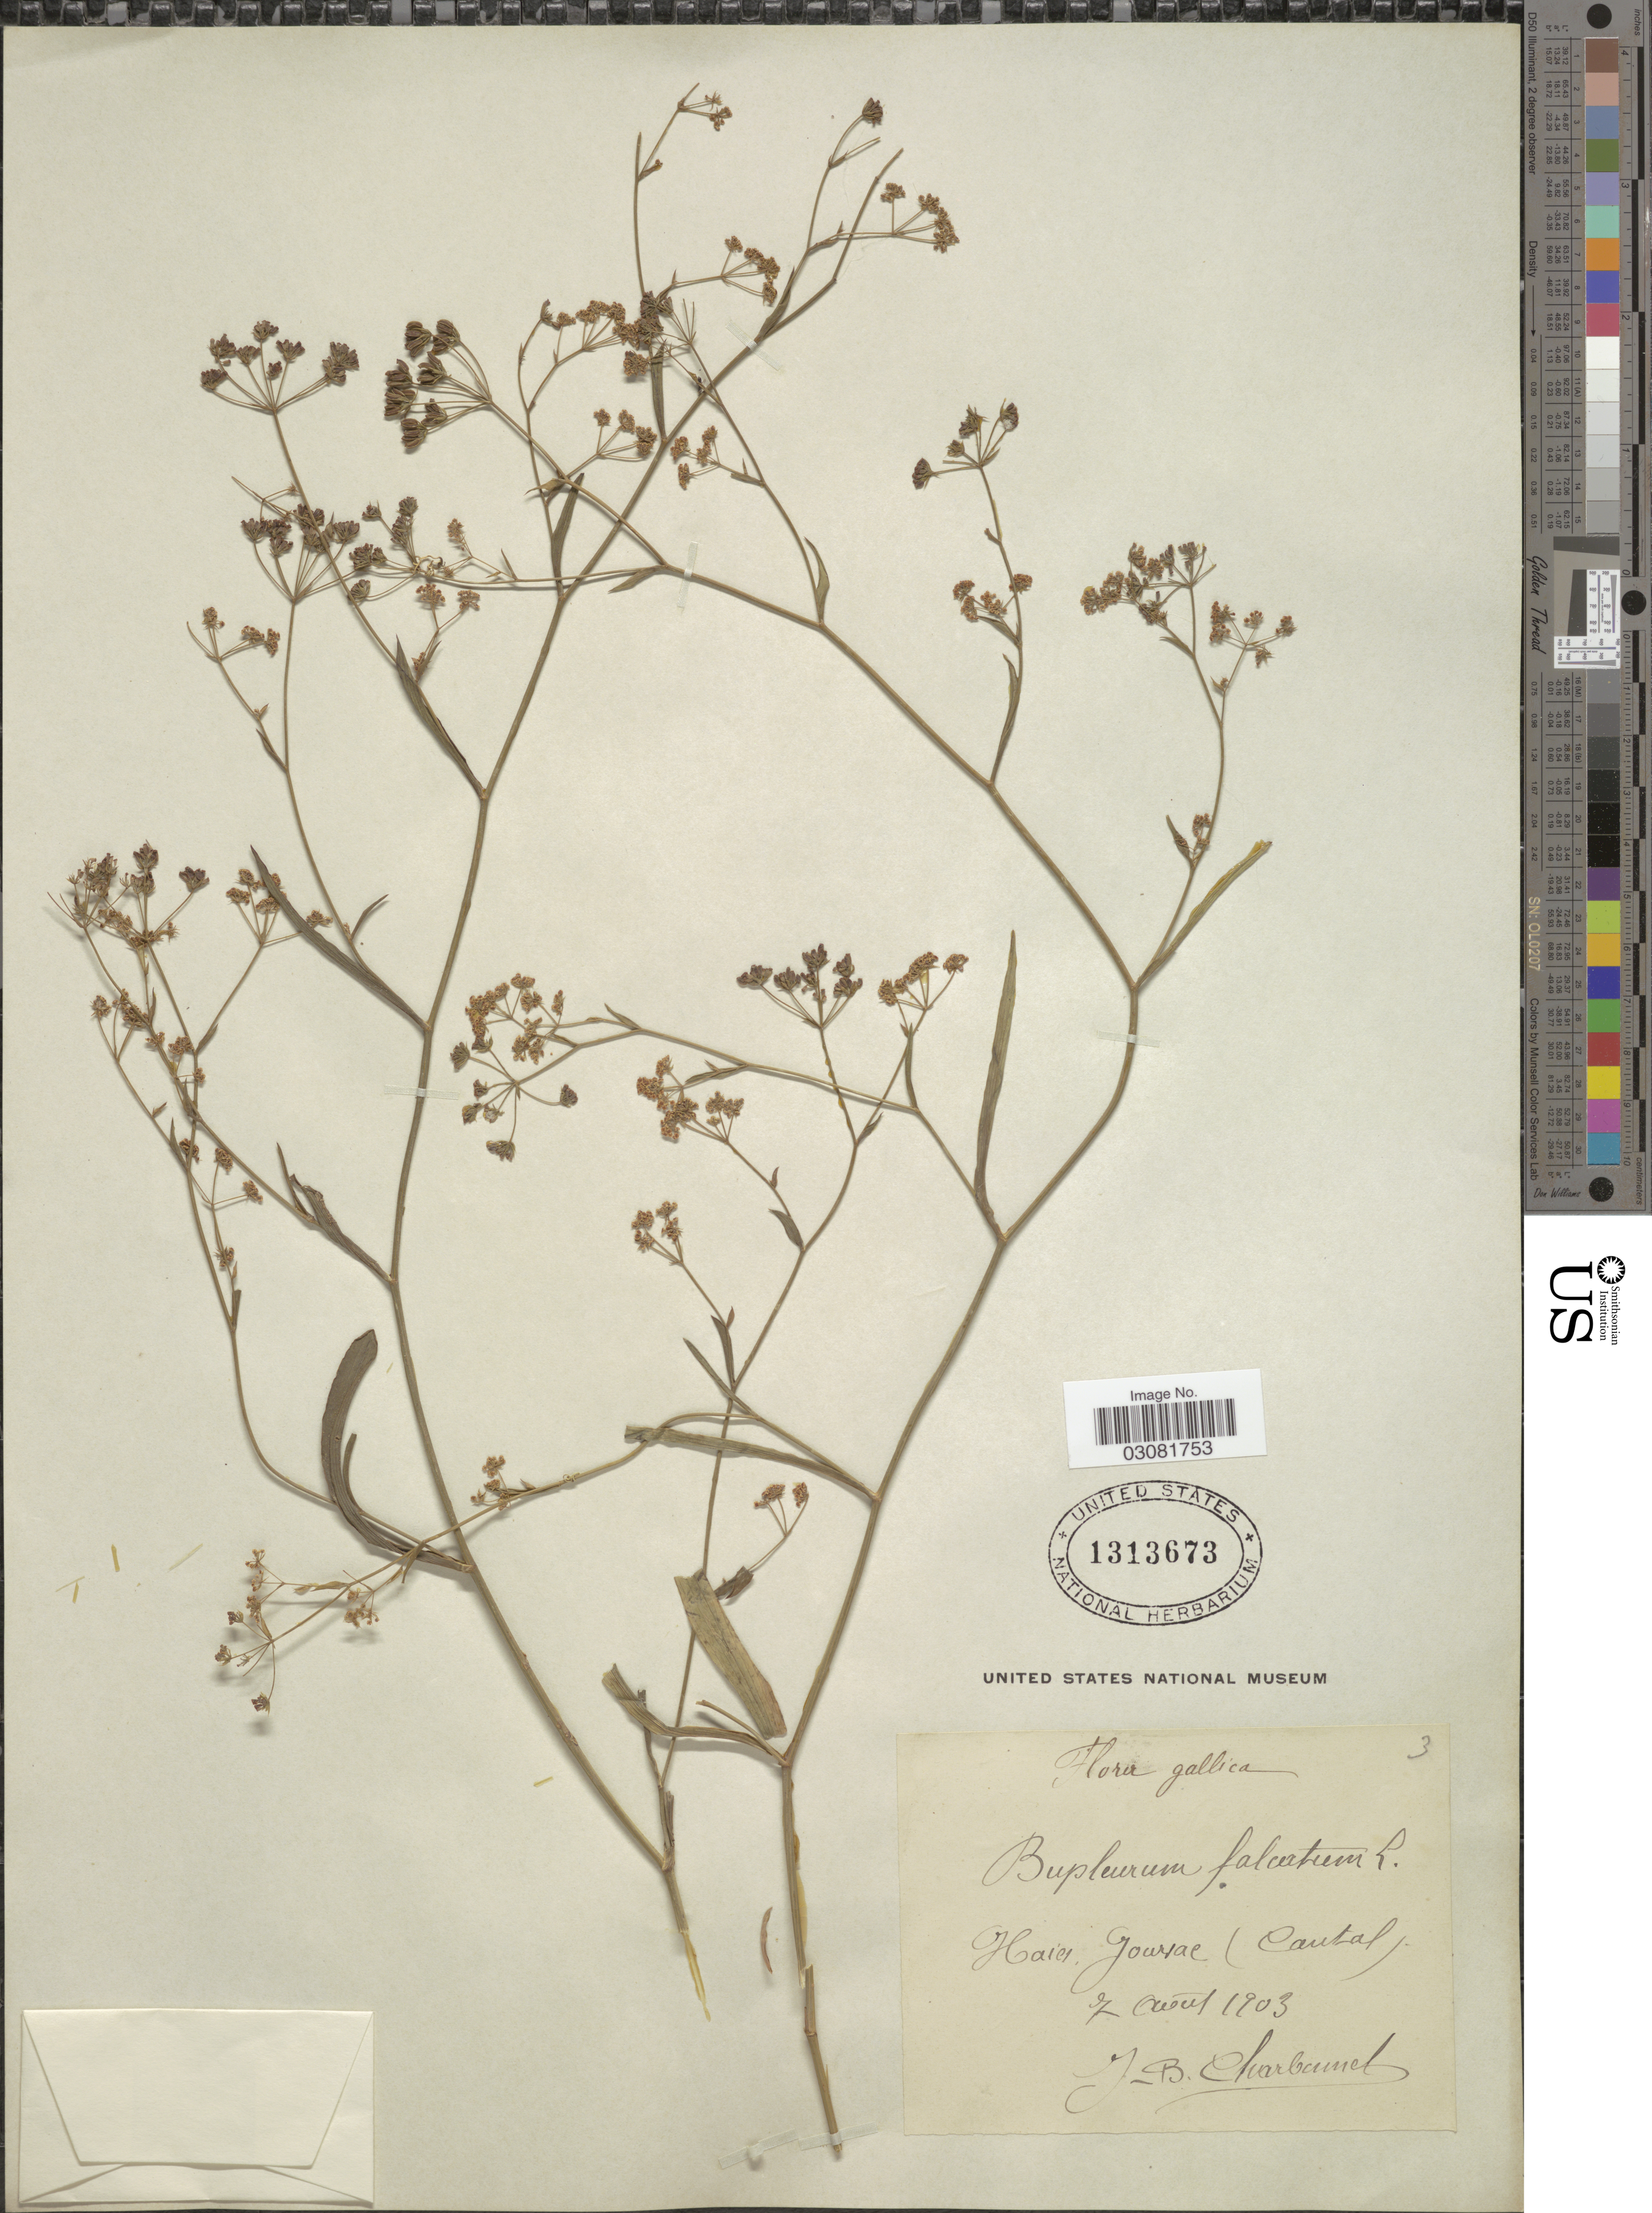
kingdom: Plantae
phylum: Tracheophyta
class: Magnoliopsida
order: Apiales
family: Apiaceae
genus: Bupleurum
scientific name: Bupleurum falcatum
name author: L.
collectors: J. Charbamel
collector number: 3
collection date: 1903-08-07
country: France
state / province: Auvergne-Rhône-Alpes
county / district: Cantal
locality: Gallica, Haies Joursac (Cantal).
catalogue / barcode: US 1313673